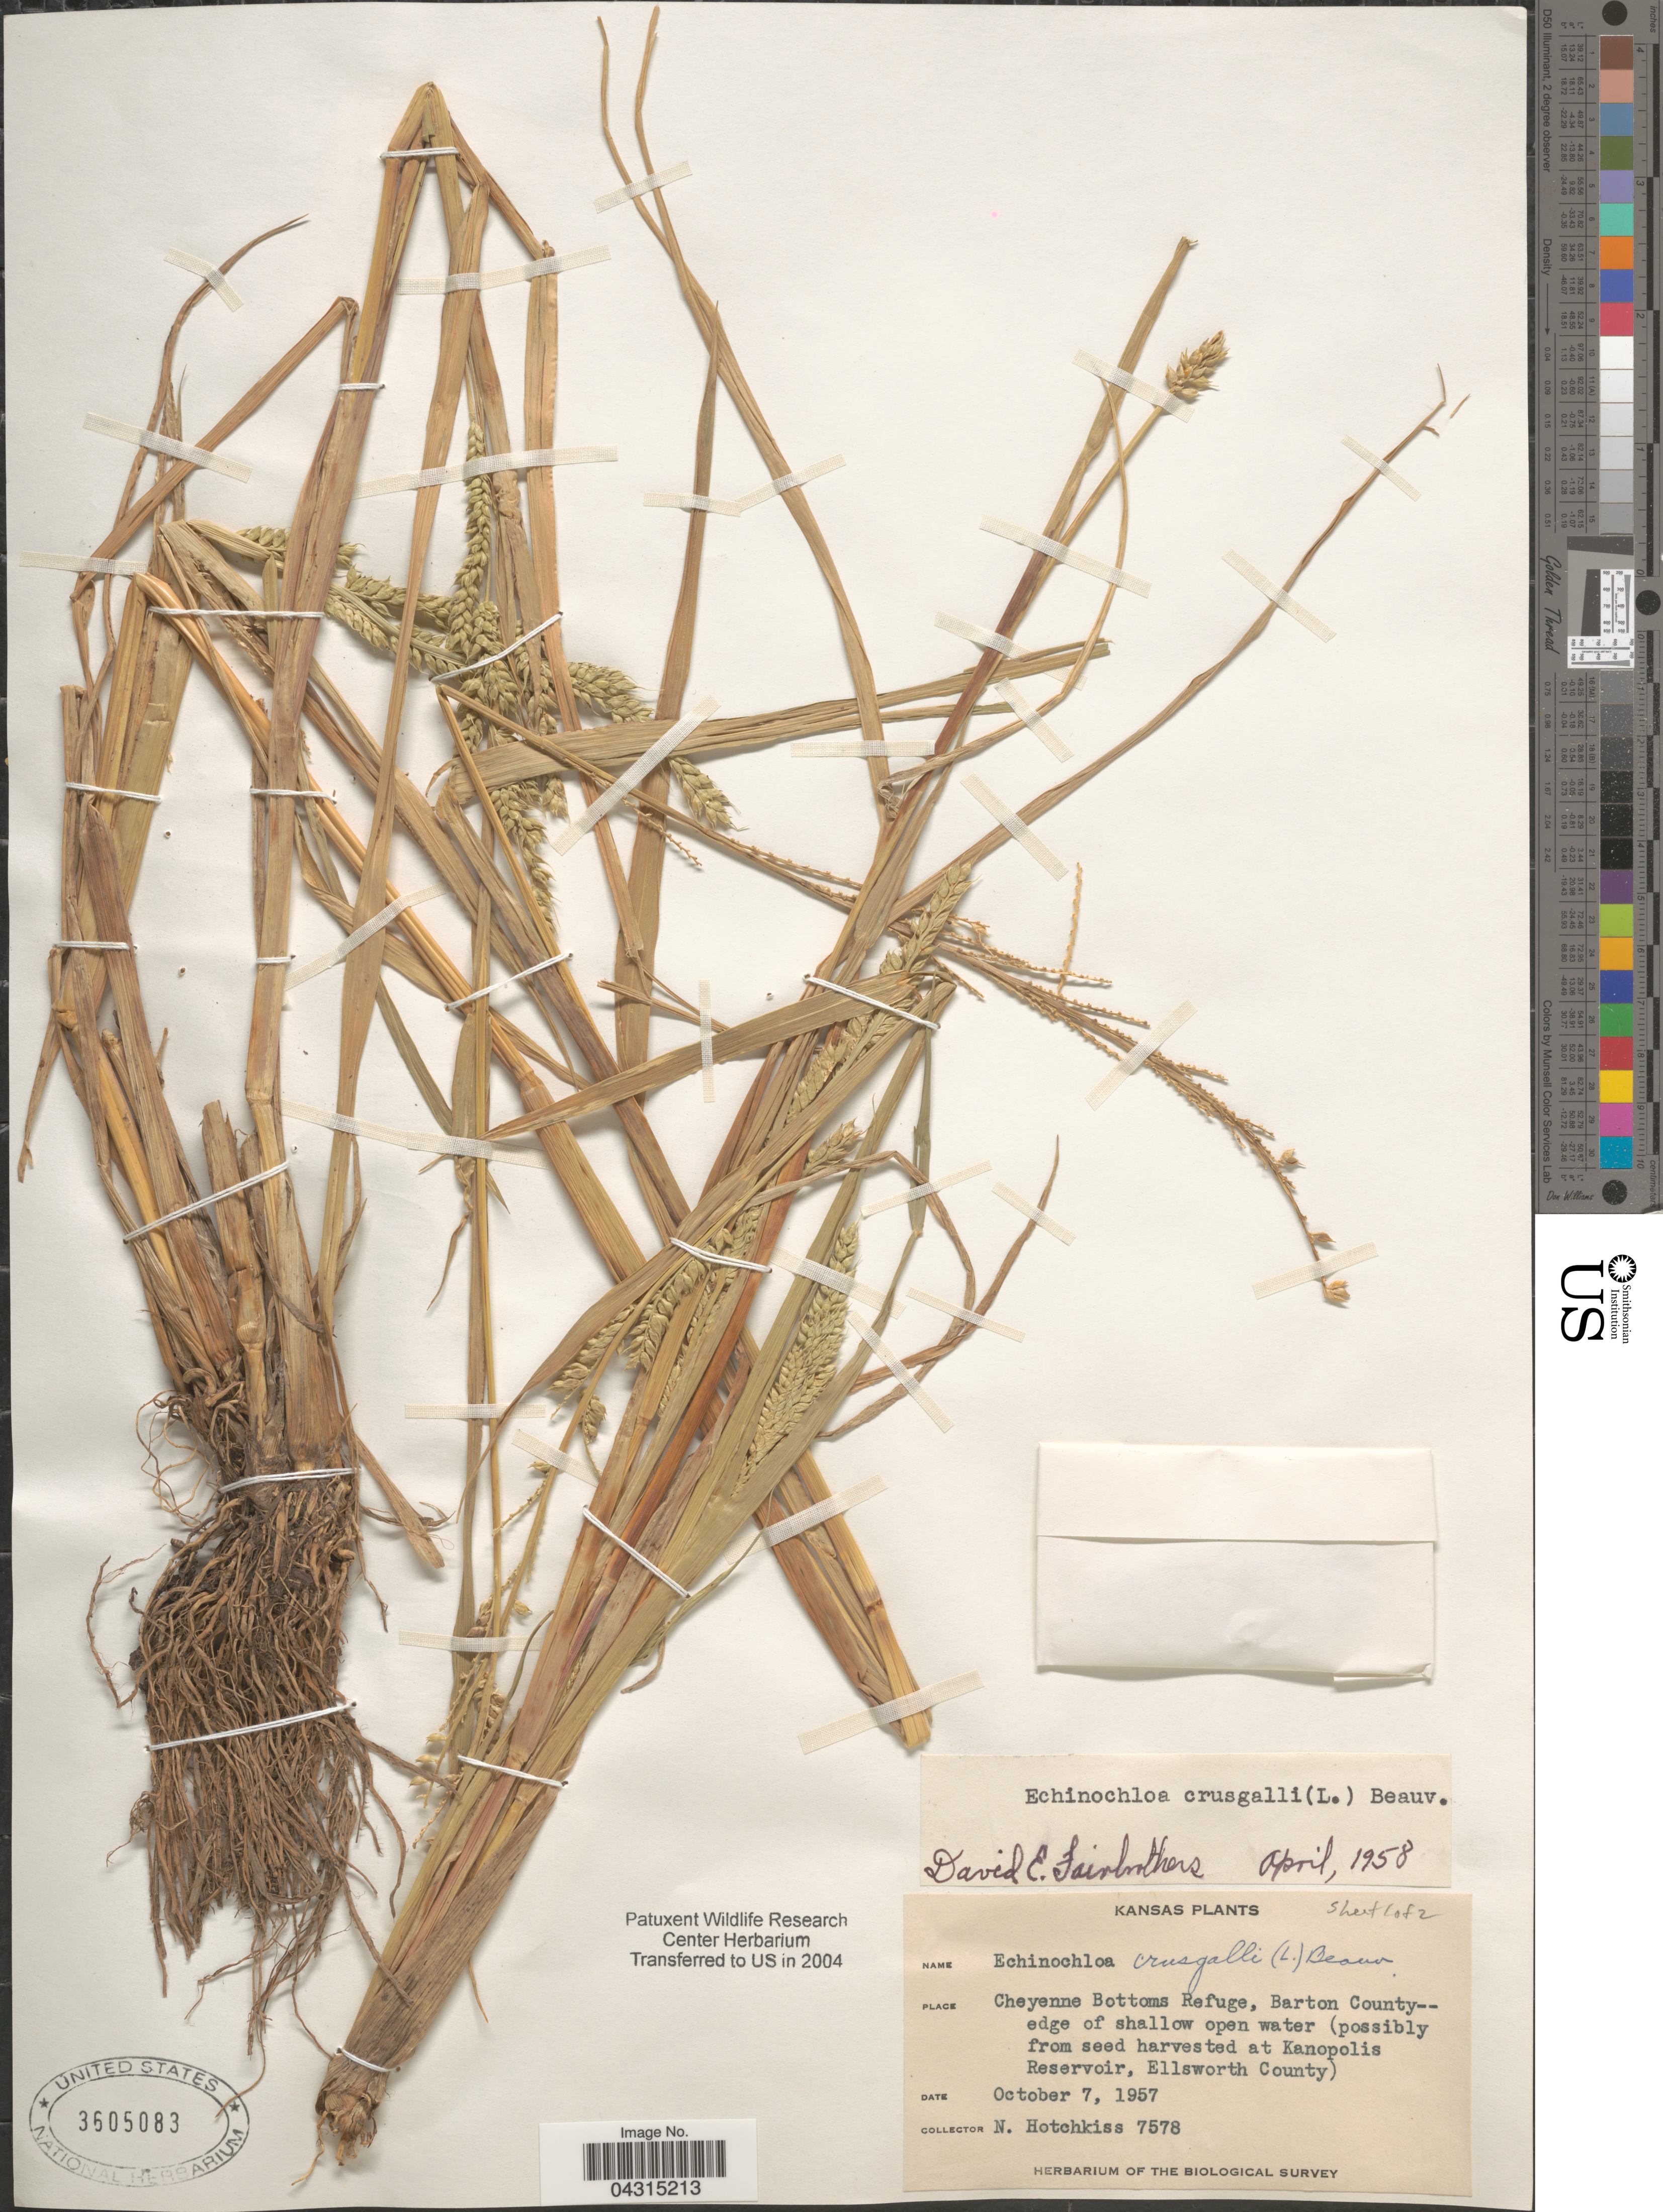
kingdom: Plantae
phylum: Tracheophyta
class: Liliopsida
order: Poales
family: Poaceae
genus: Echinochloa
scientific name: Echinochloa crus-galli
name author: (L.) P. Beauv.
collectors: N. Hotchkiss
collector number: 7578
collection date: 1957-10-07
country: United States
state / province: Kansas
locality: Cheyenne Bottoms Refuge, Barton County - edge of shallow open water (possibly from seed harvested at Kanopolis Reservoir, Ellsworth County). The Biological Survey.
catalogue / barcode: US 3605083